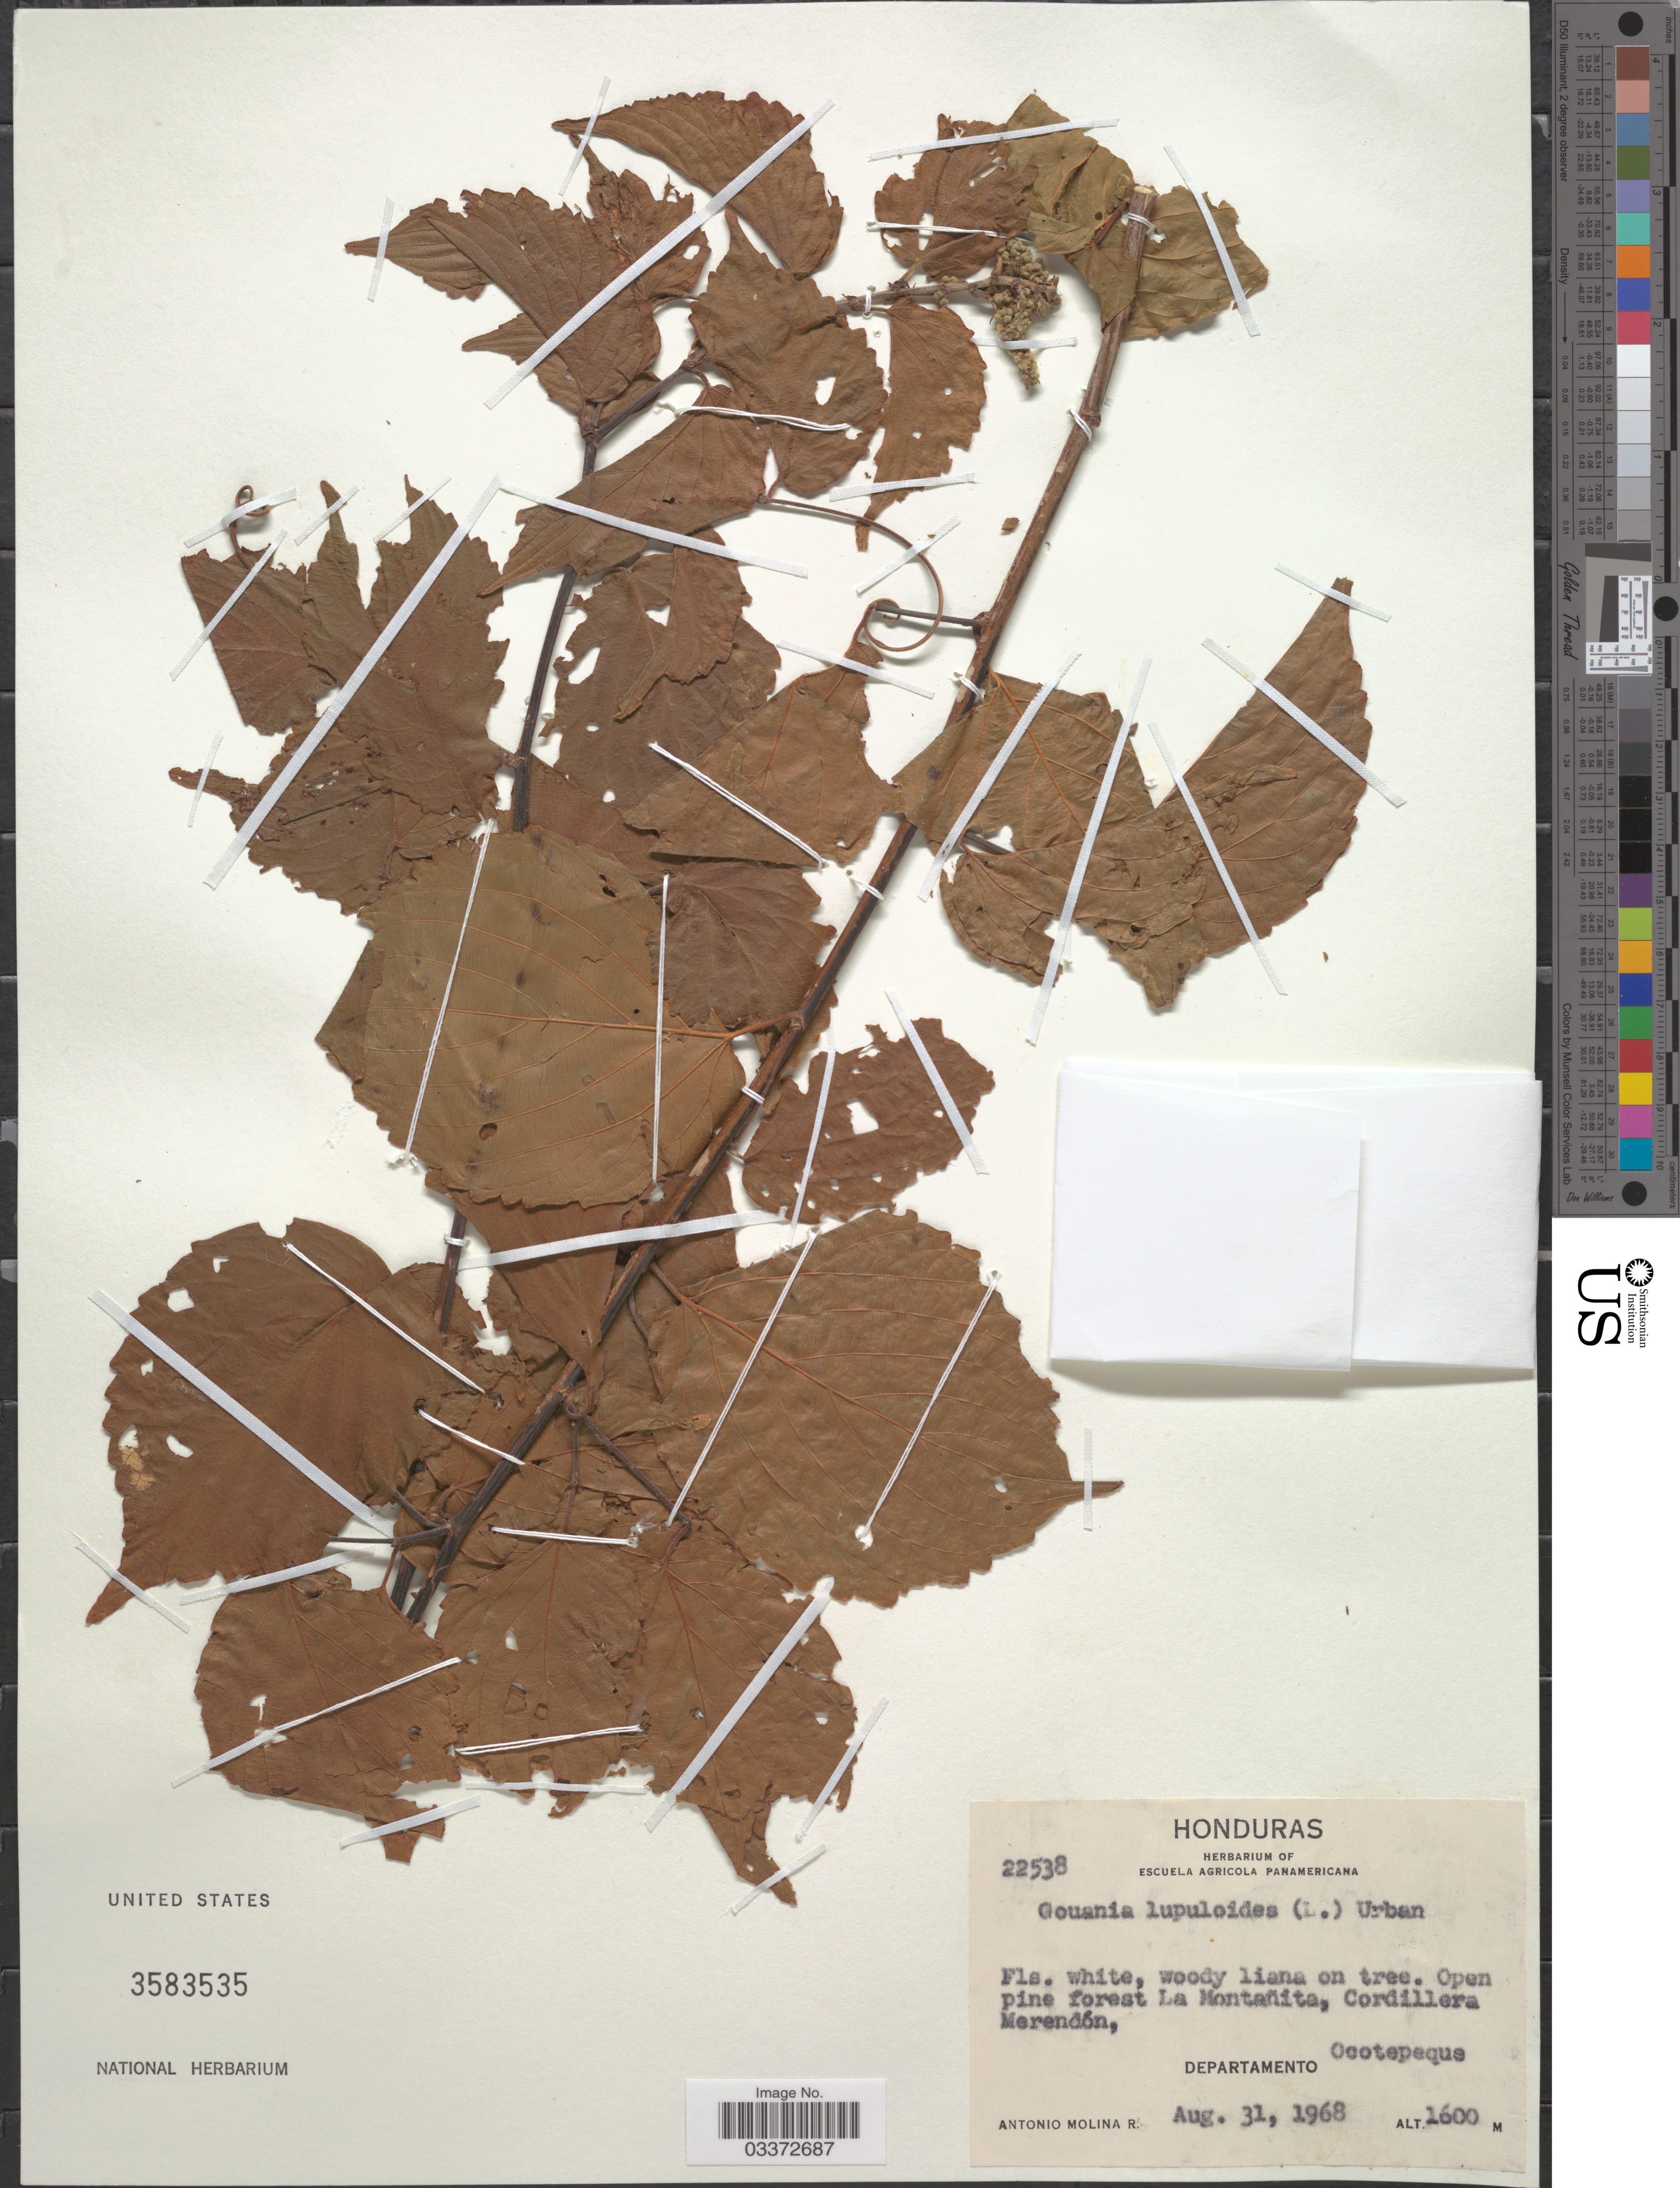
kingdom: Plantae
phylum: Tracheophyta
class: Magnoliopsida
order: Rosales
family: Rhamnaceae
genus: Gouania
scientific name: Gouania lupuloides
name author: (L.) Urb.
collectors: A. Molina R.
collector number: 22538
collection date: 1968-08-31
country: Honduras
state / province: Ocotepeque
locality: Open pine forest La Montañita, Cordillera Merendón, Departamento Ocotepeque.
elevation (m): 1600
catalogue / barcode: US 3583535